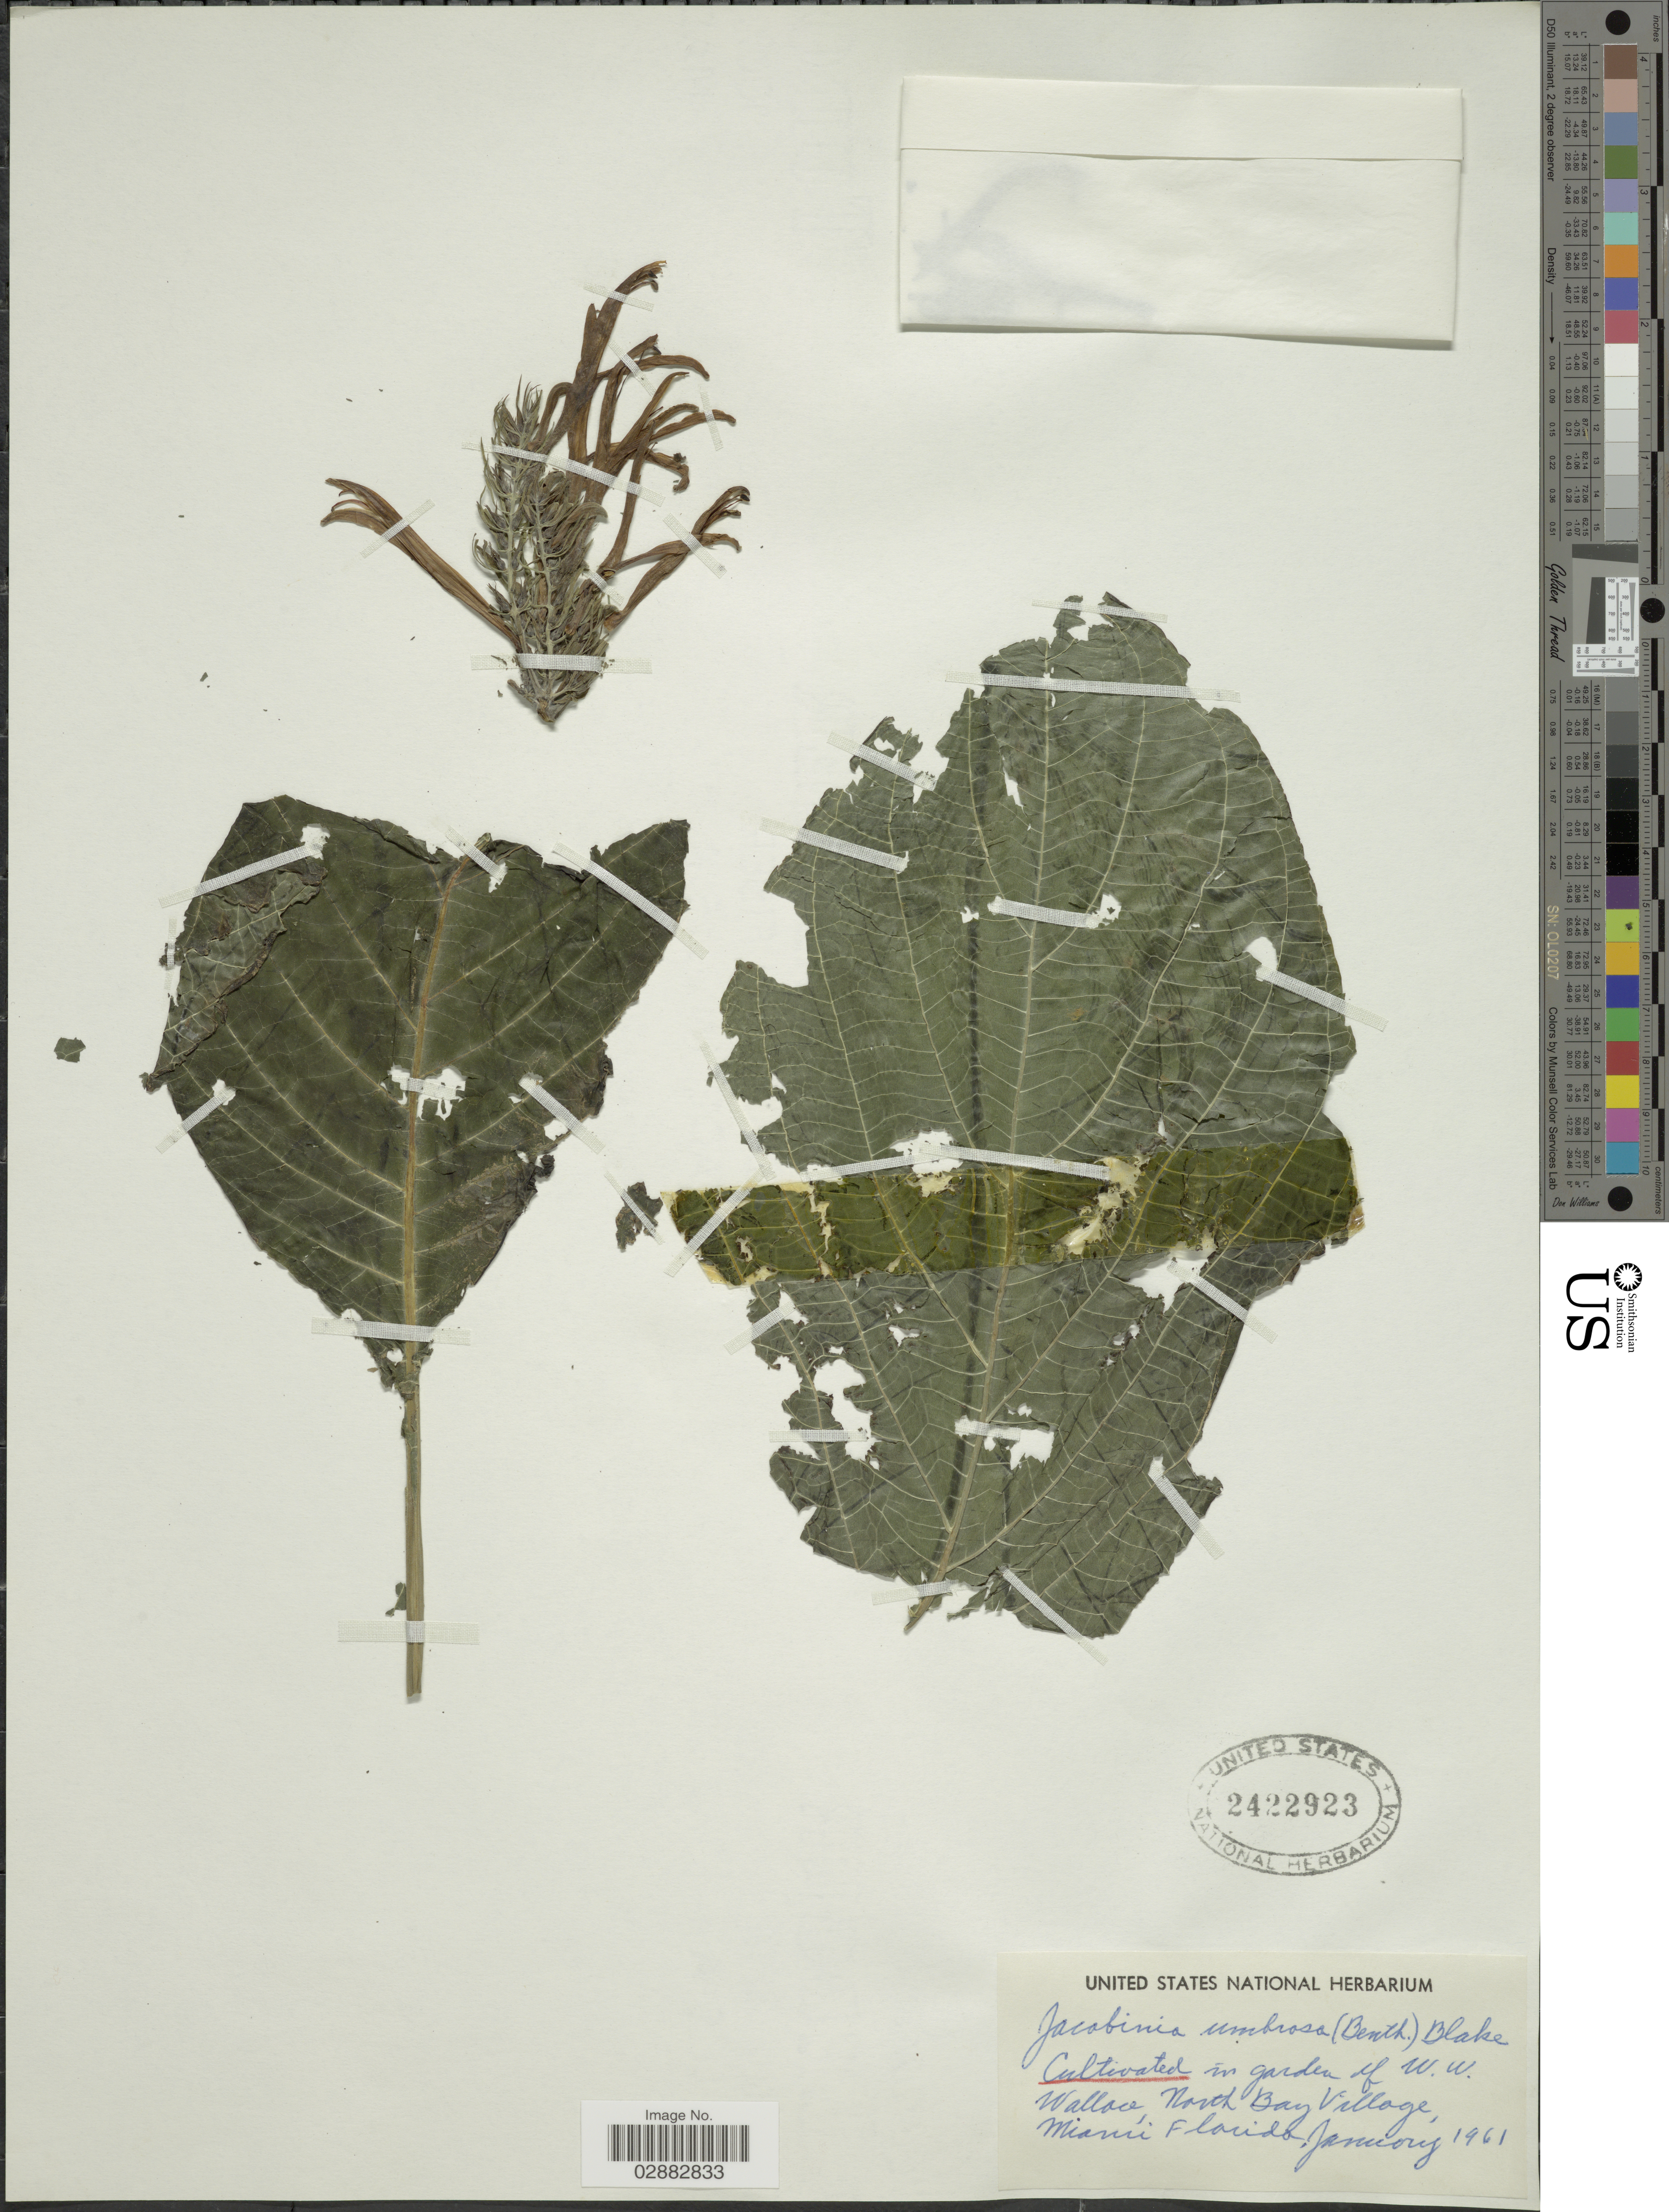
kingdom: Plantae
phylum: Tracheophyta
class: Magnoliopsida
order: Lamiales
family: Acanthaceae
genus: Jacobinia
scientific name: Jacobinia umbrosa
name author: (Benth.) S.F. Blake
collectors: ex herb. United States National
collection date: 1961-01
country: United States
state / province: Florida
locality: Cultivated in garden of W.W. Wallace, North Bay Village, Miami.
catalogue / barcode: US 2422923